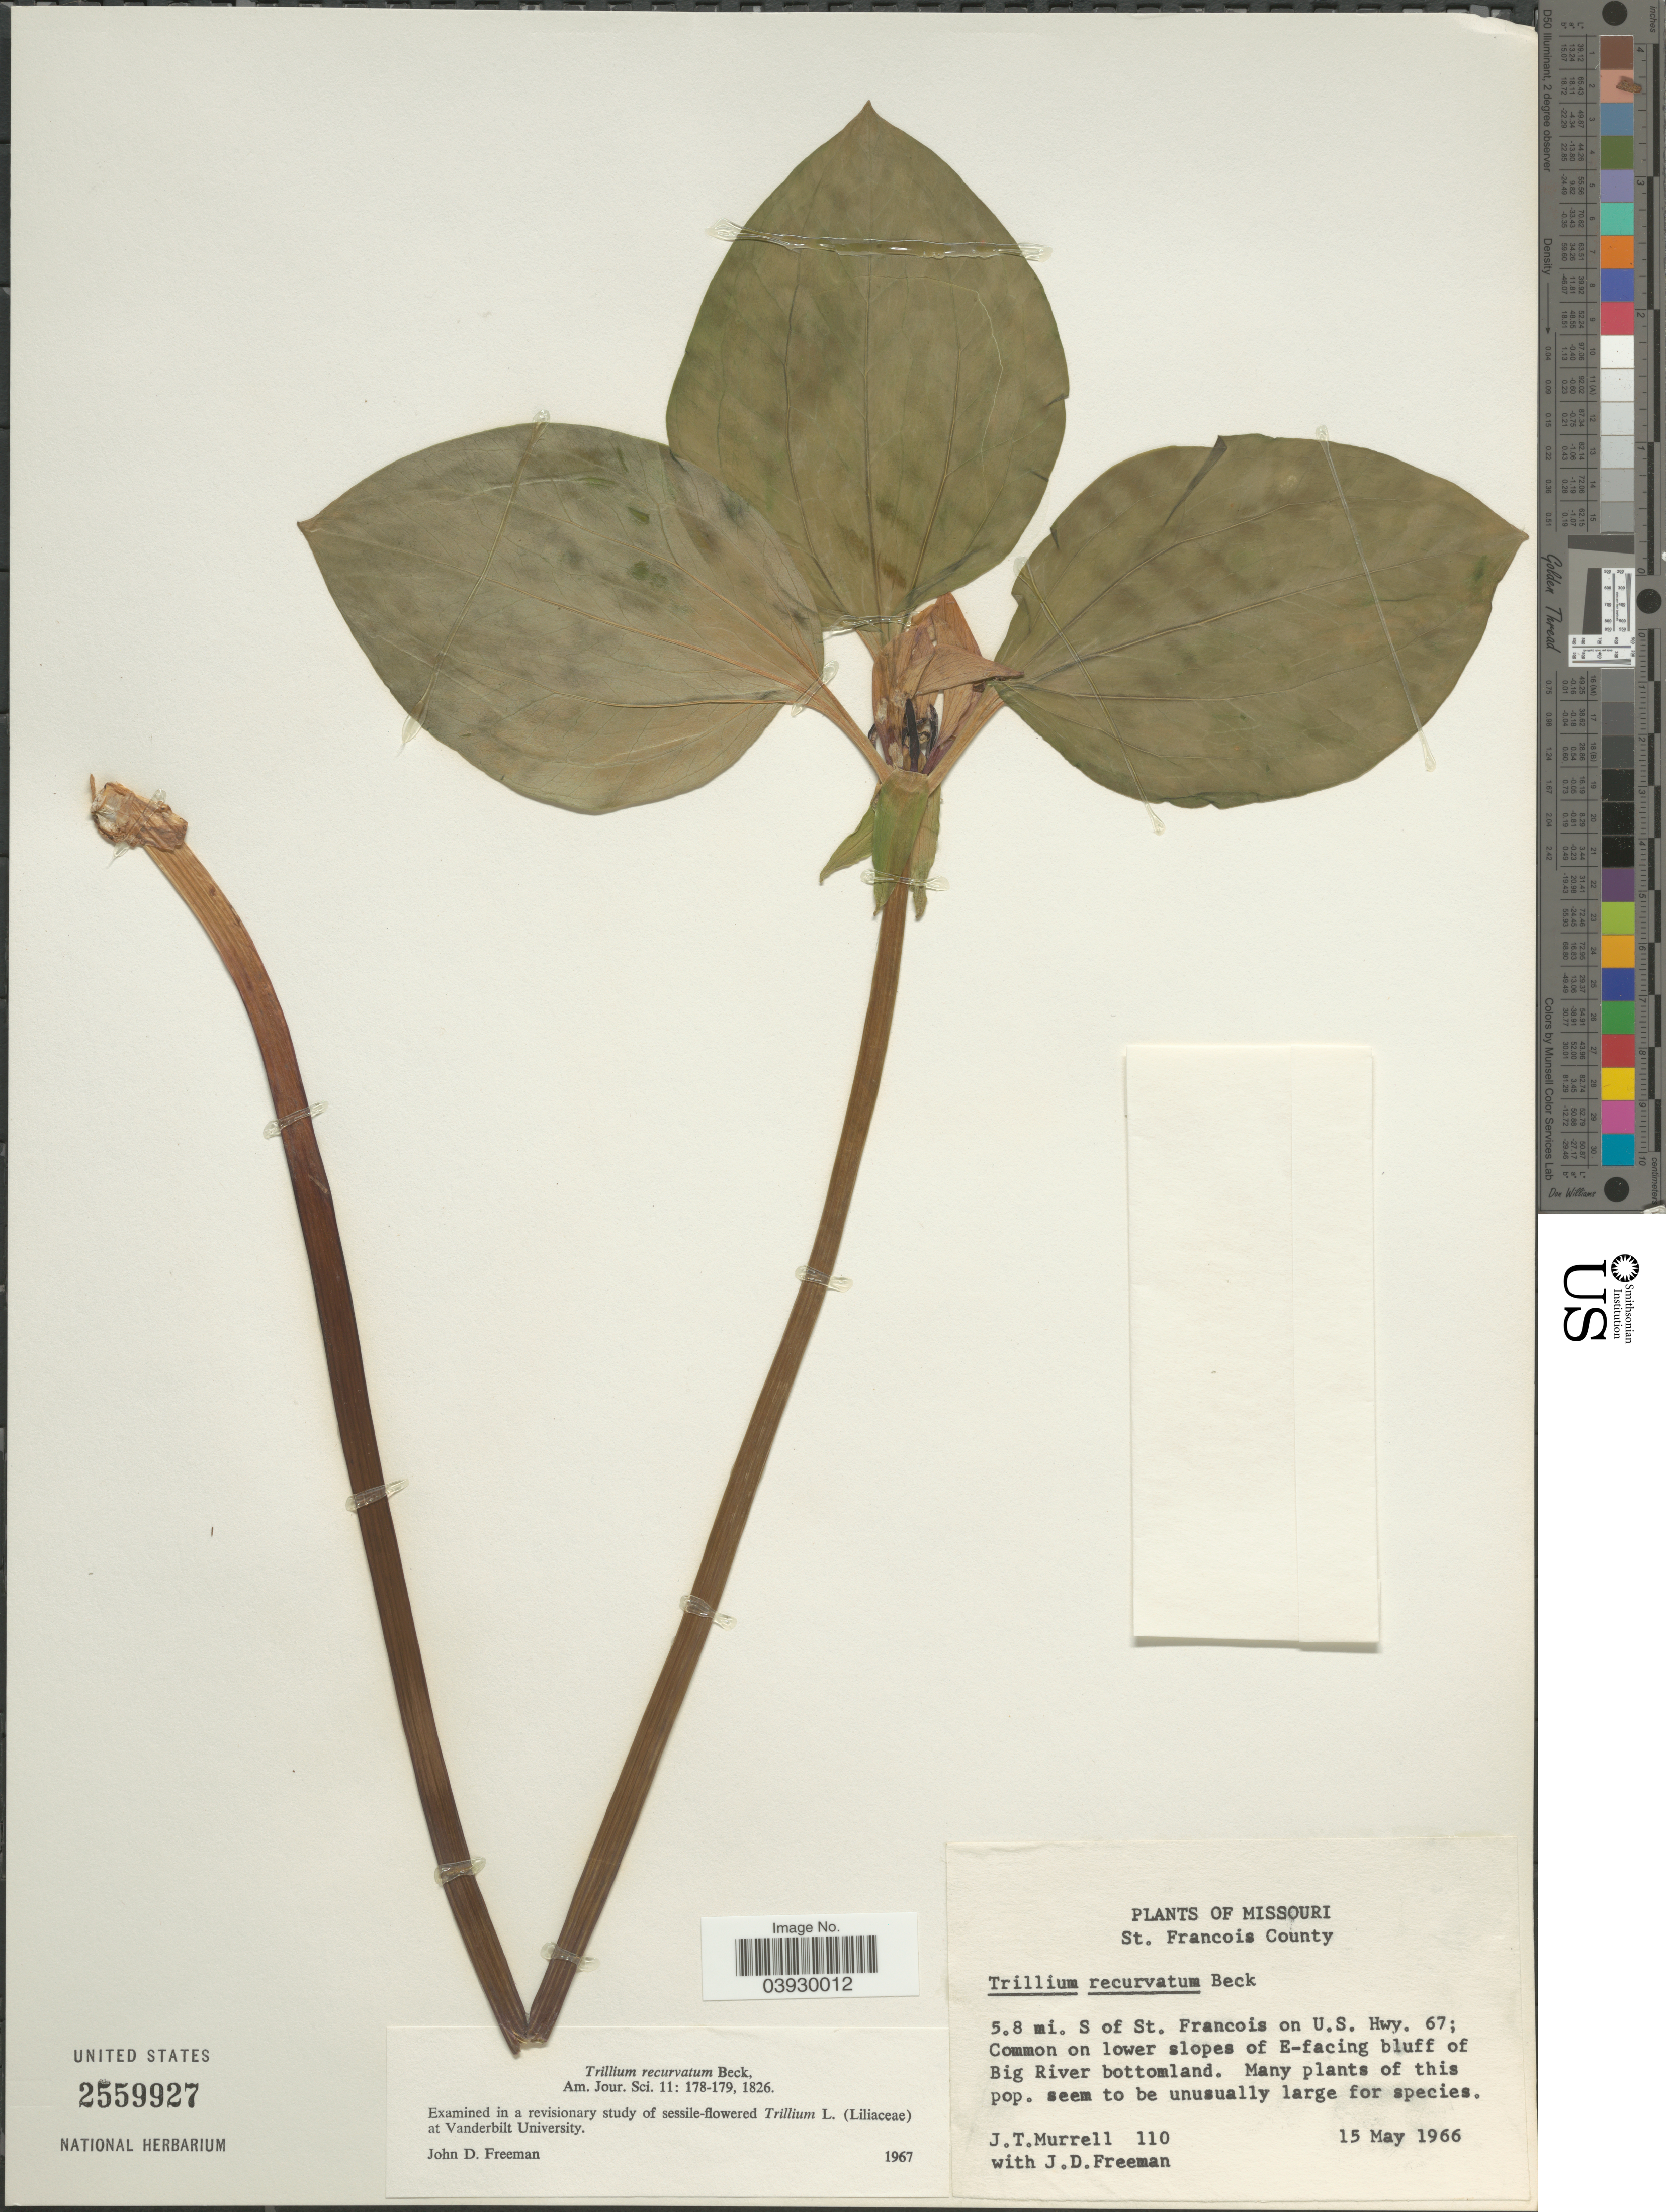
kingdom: Plantae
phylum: Tracheophyta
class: Liliopsida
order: Liliales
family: Melanthiaceae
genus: Trillium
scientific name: Trillium recurvatum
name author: L.C. Beck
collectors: J. Murrell & J. Freeman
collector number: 110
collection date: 1966-05-15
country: United States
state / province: Missouri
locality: St. Francois County. 5.8 mi. S of St. Francois on U. S. Hwy. 67; On lower slopes of E-facing bluff of Big River bottomland.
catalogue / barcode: US 2559927